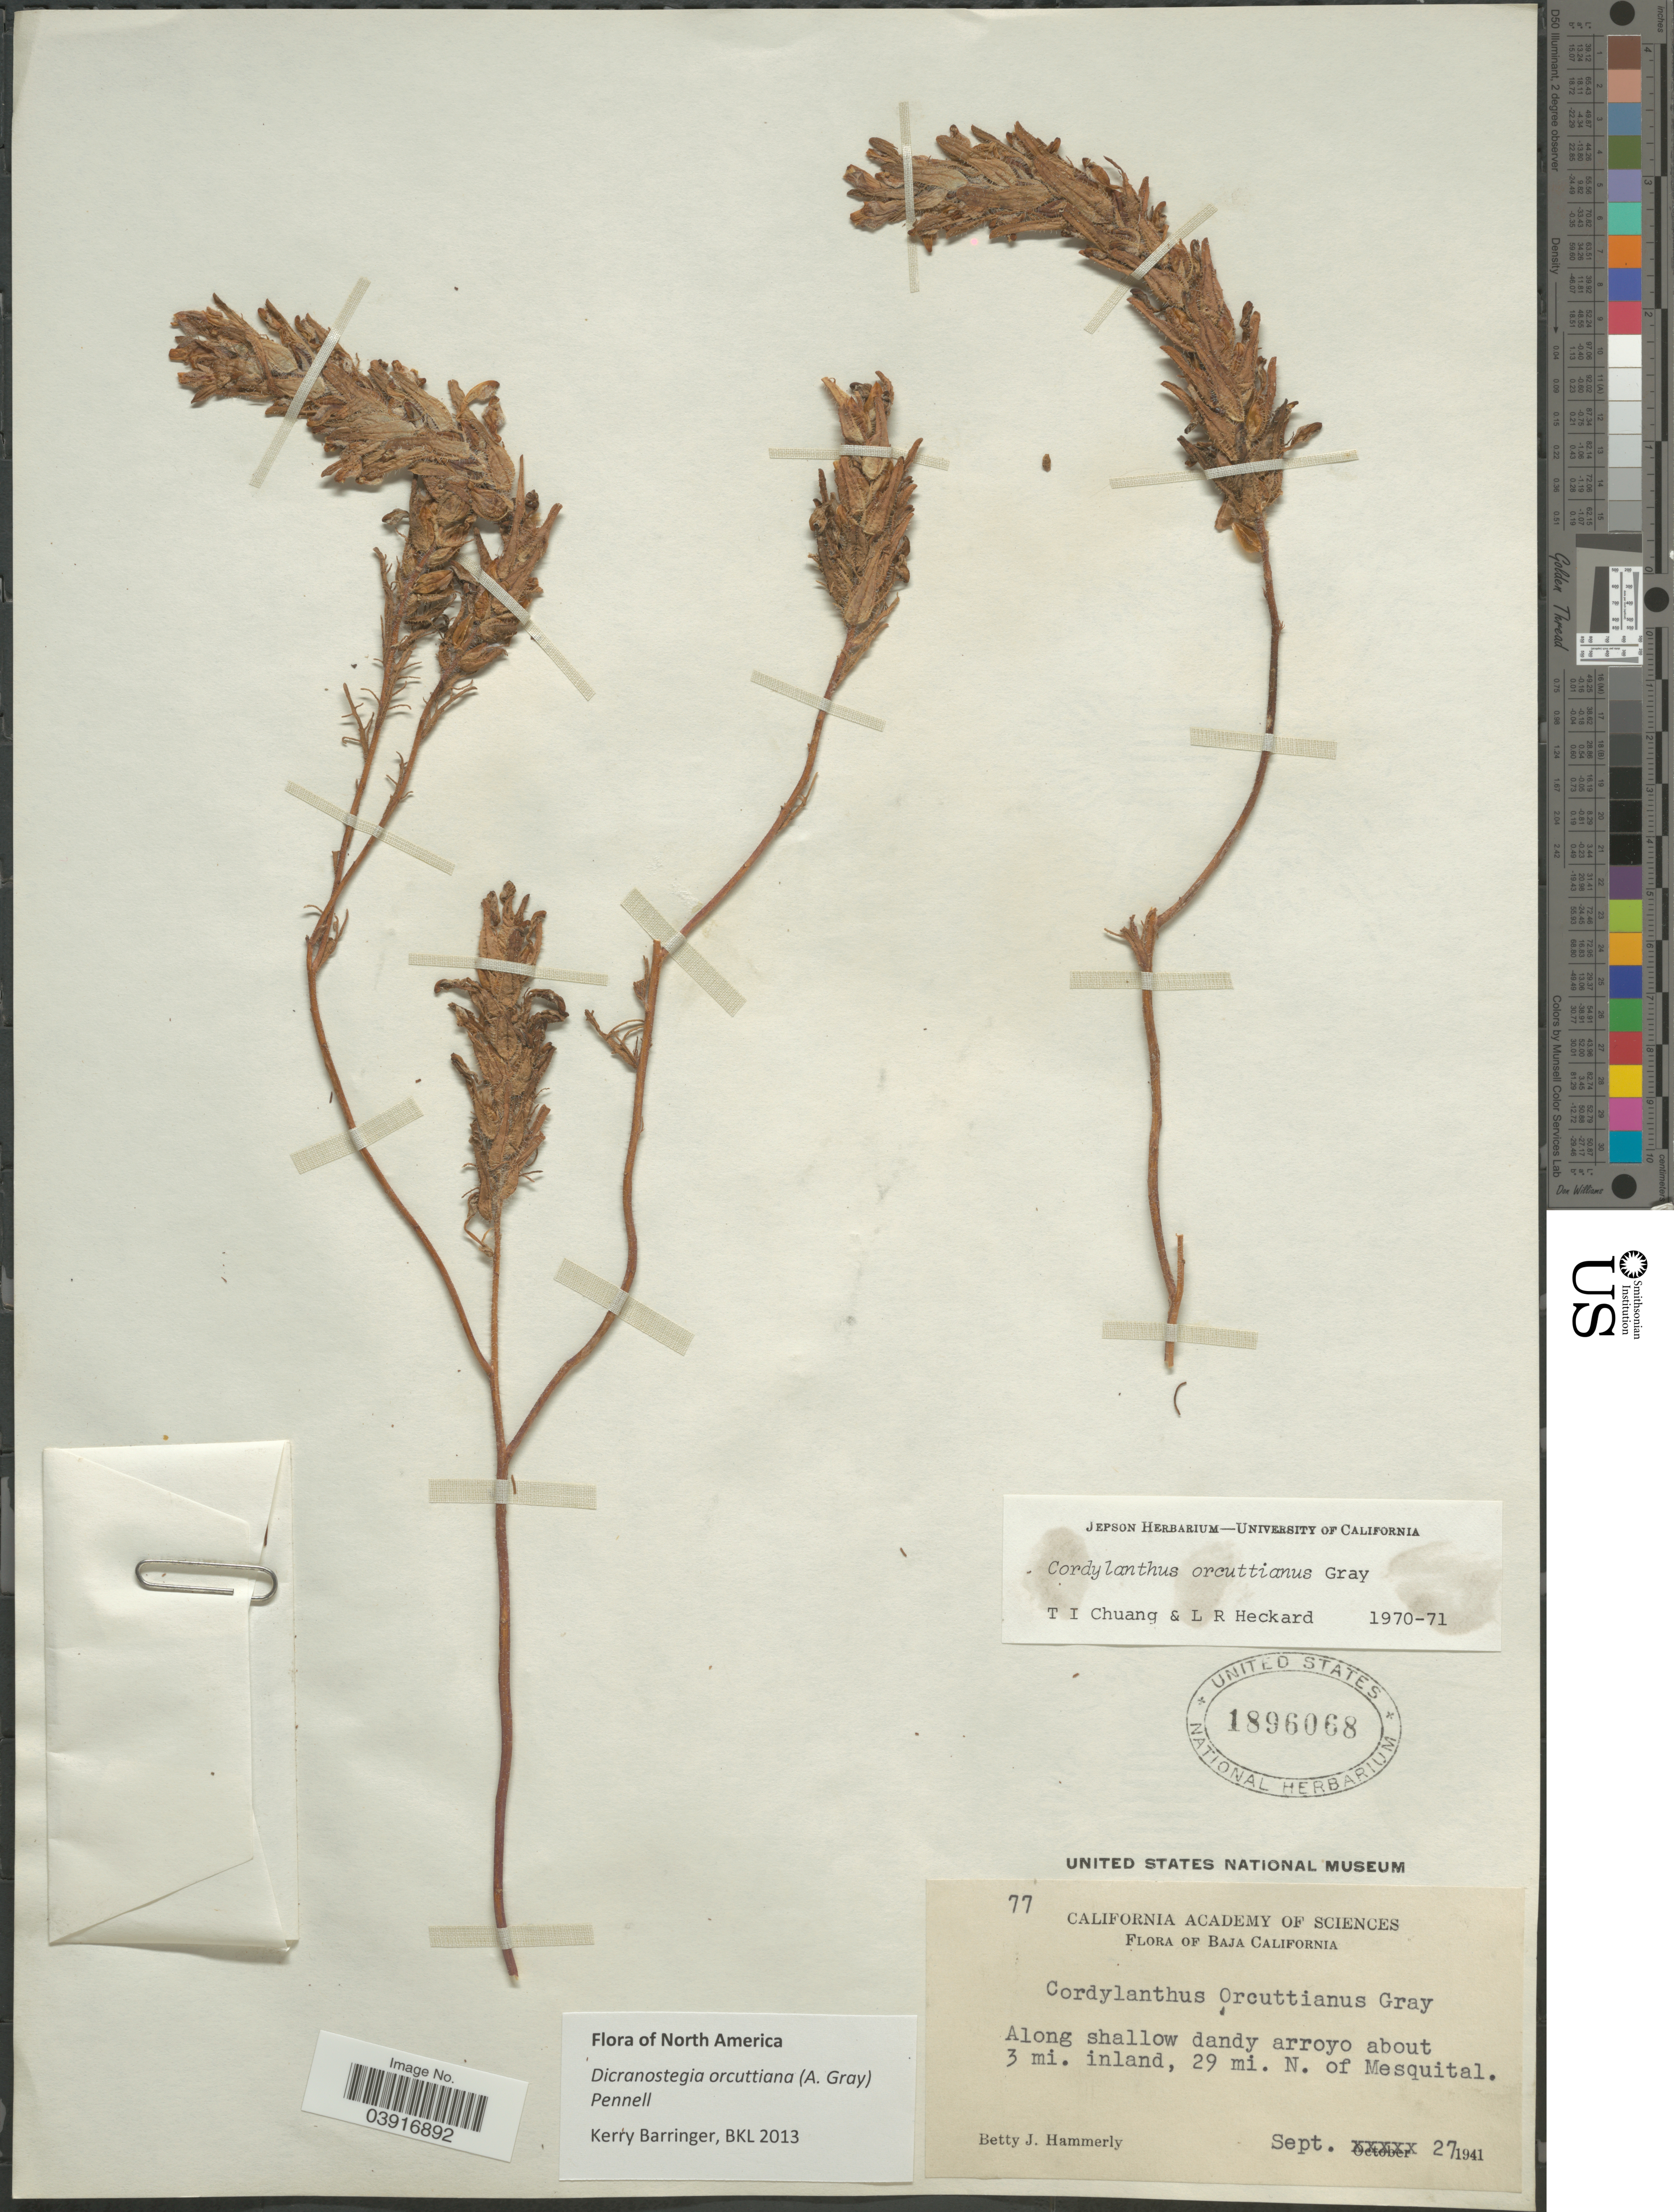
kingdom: Plantae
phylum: Tracheophyta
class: Magnoliopsida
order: Lamiales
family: Orobanchaceae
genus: Dicranostegia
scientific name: Dicranostegia orcuttiana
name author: (A. Gray) Pennell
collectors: B. J. Hammerly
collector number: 77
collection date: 1941-09-27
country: Mexico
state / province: Baja California Sur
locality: Along shallow dandy arroyo about 3 mi. inland, 29 mi. N. of Mesquital.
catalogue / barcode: US 1896068